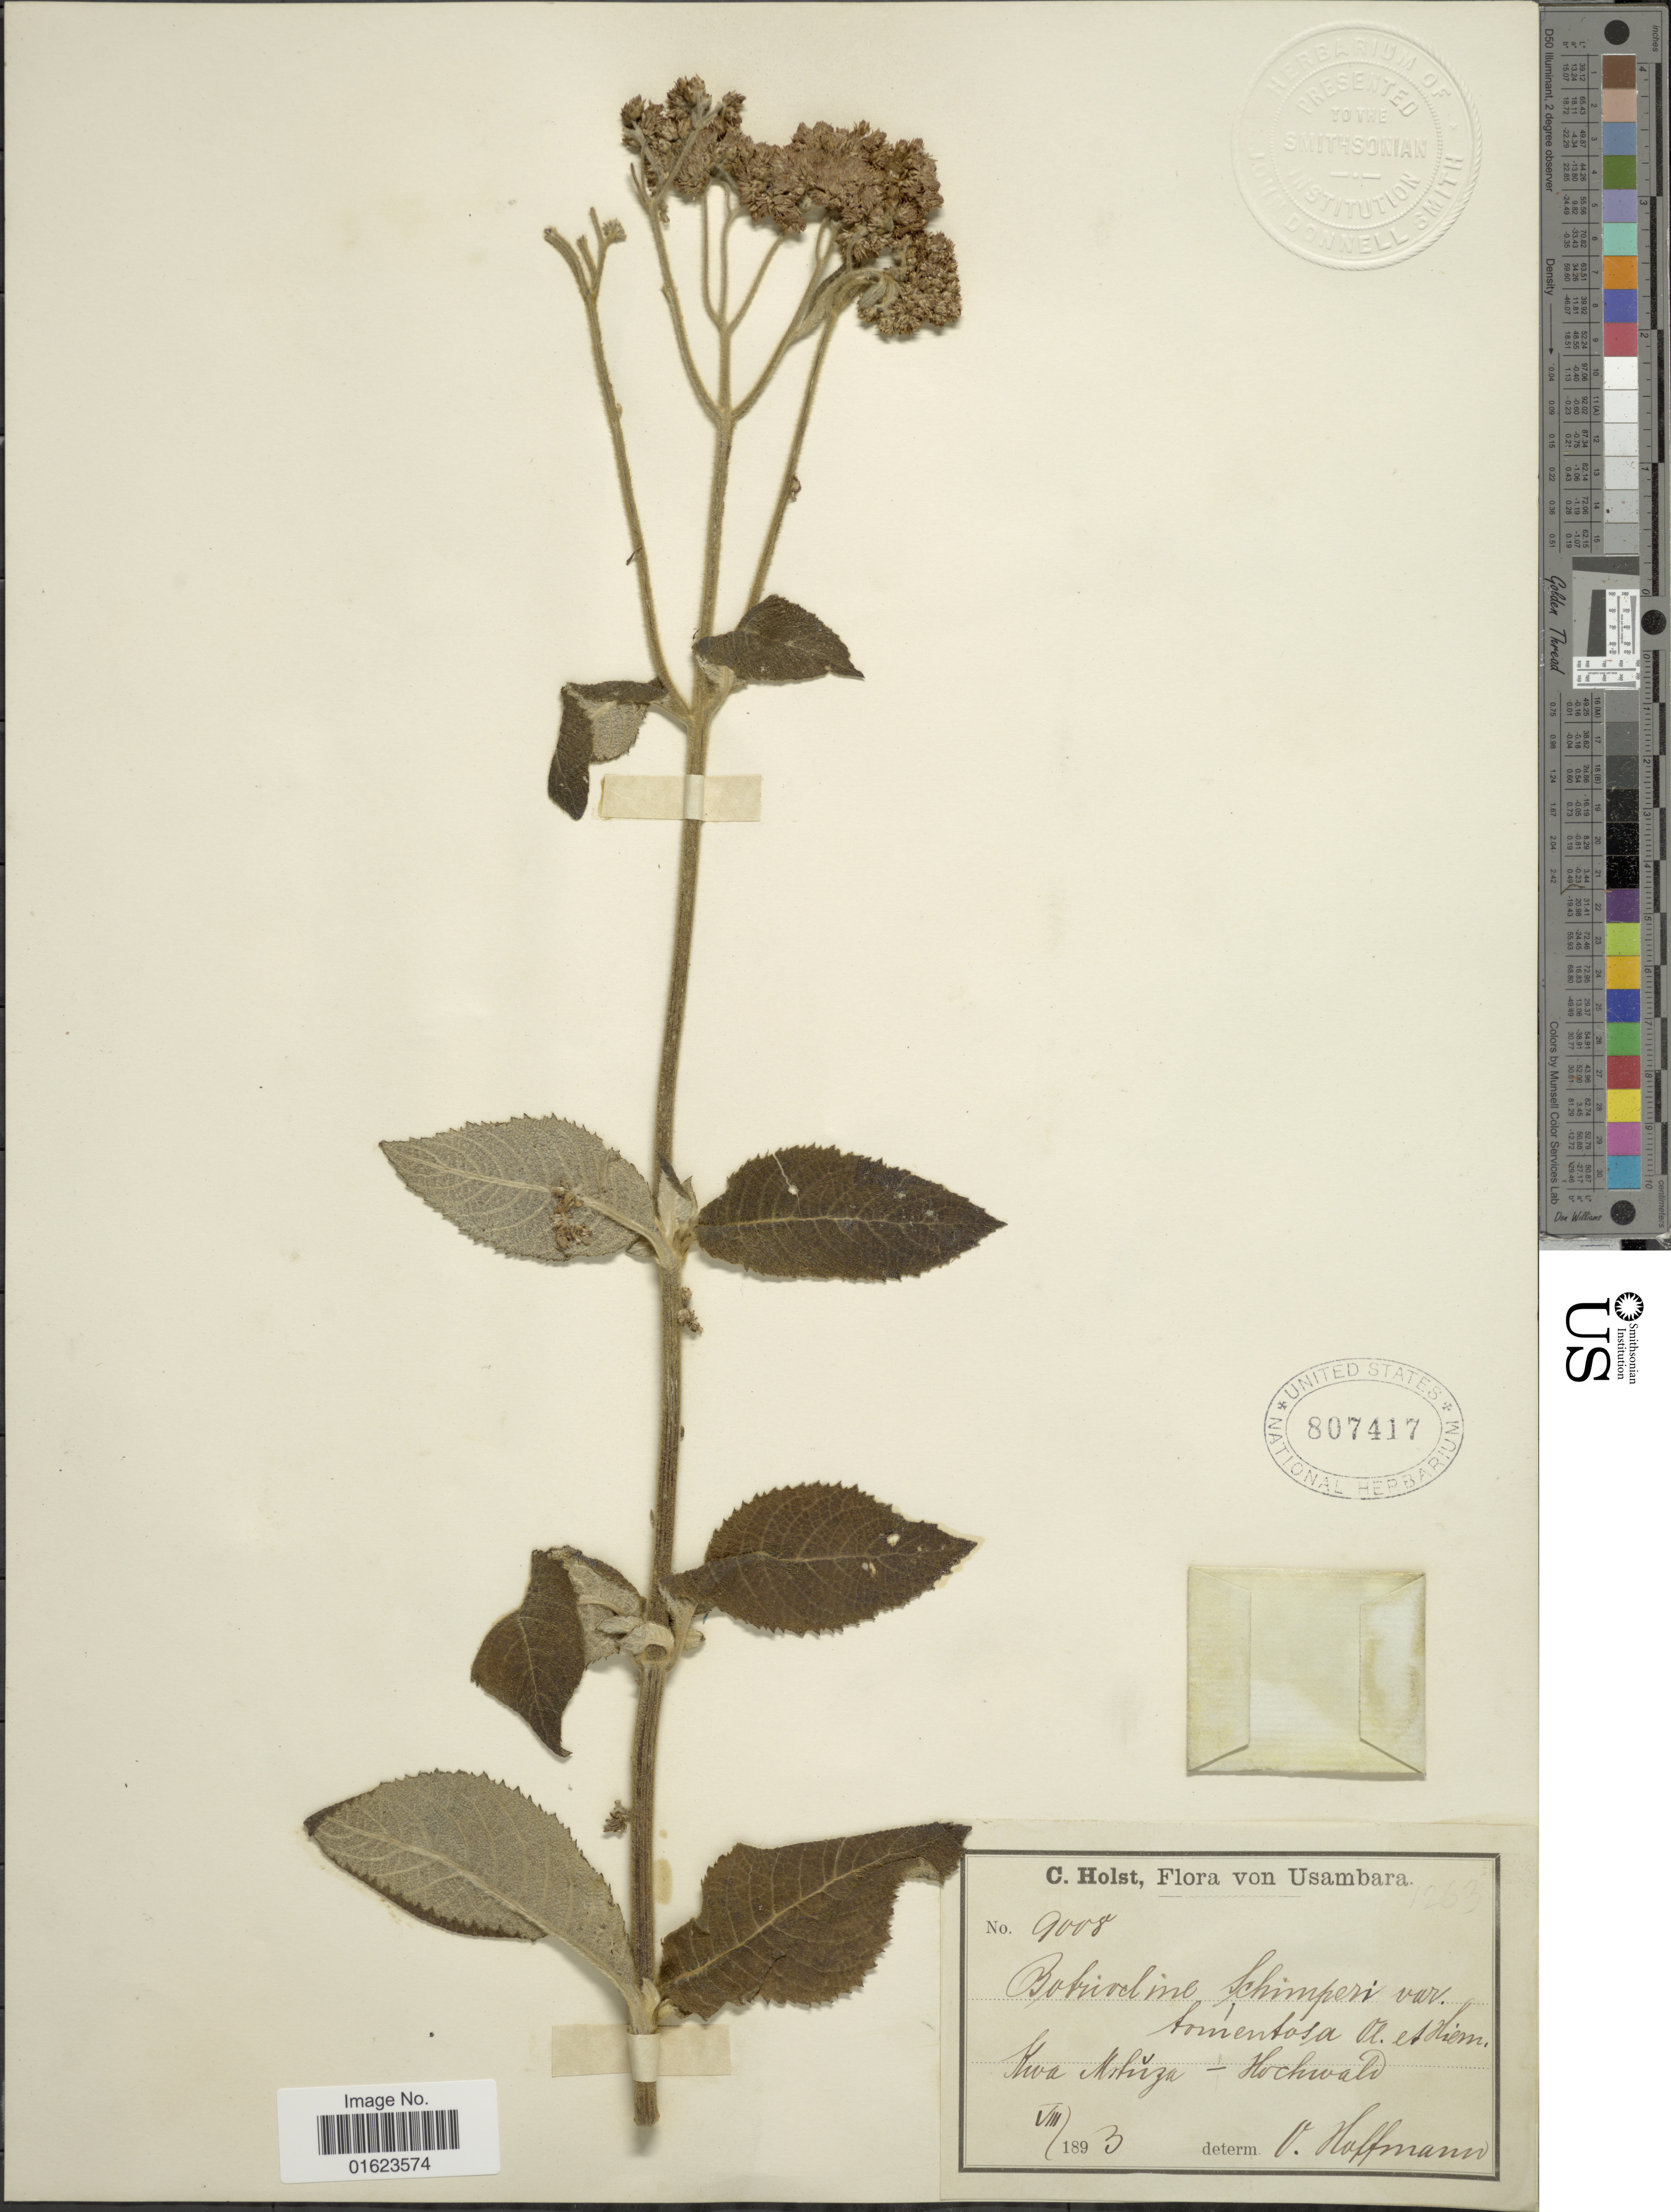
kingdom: Plantae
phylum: Tracheophyta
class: Magnoliopsida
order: Asterales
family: Asteraceae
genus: Bothriocline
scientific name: Bothriocline schimperi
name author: Oliv. & Hiern ex Benth.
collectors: C. H. Holst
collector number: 9008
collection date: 1893-08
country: Tanzania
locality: Usambara. Kwa Mstuza. - Hochwald.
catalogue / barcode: US 807417